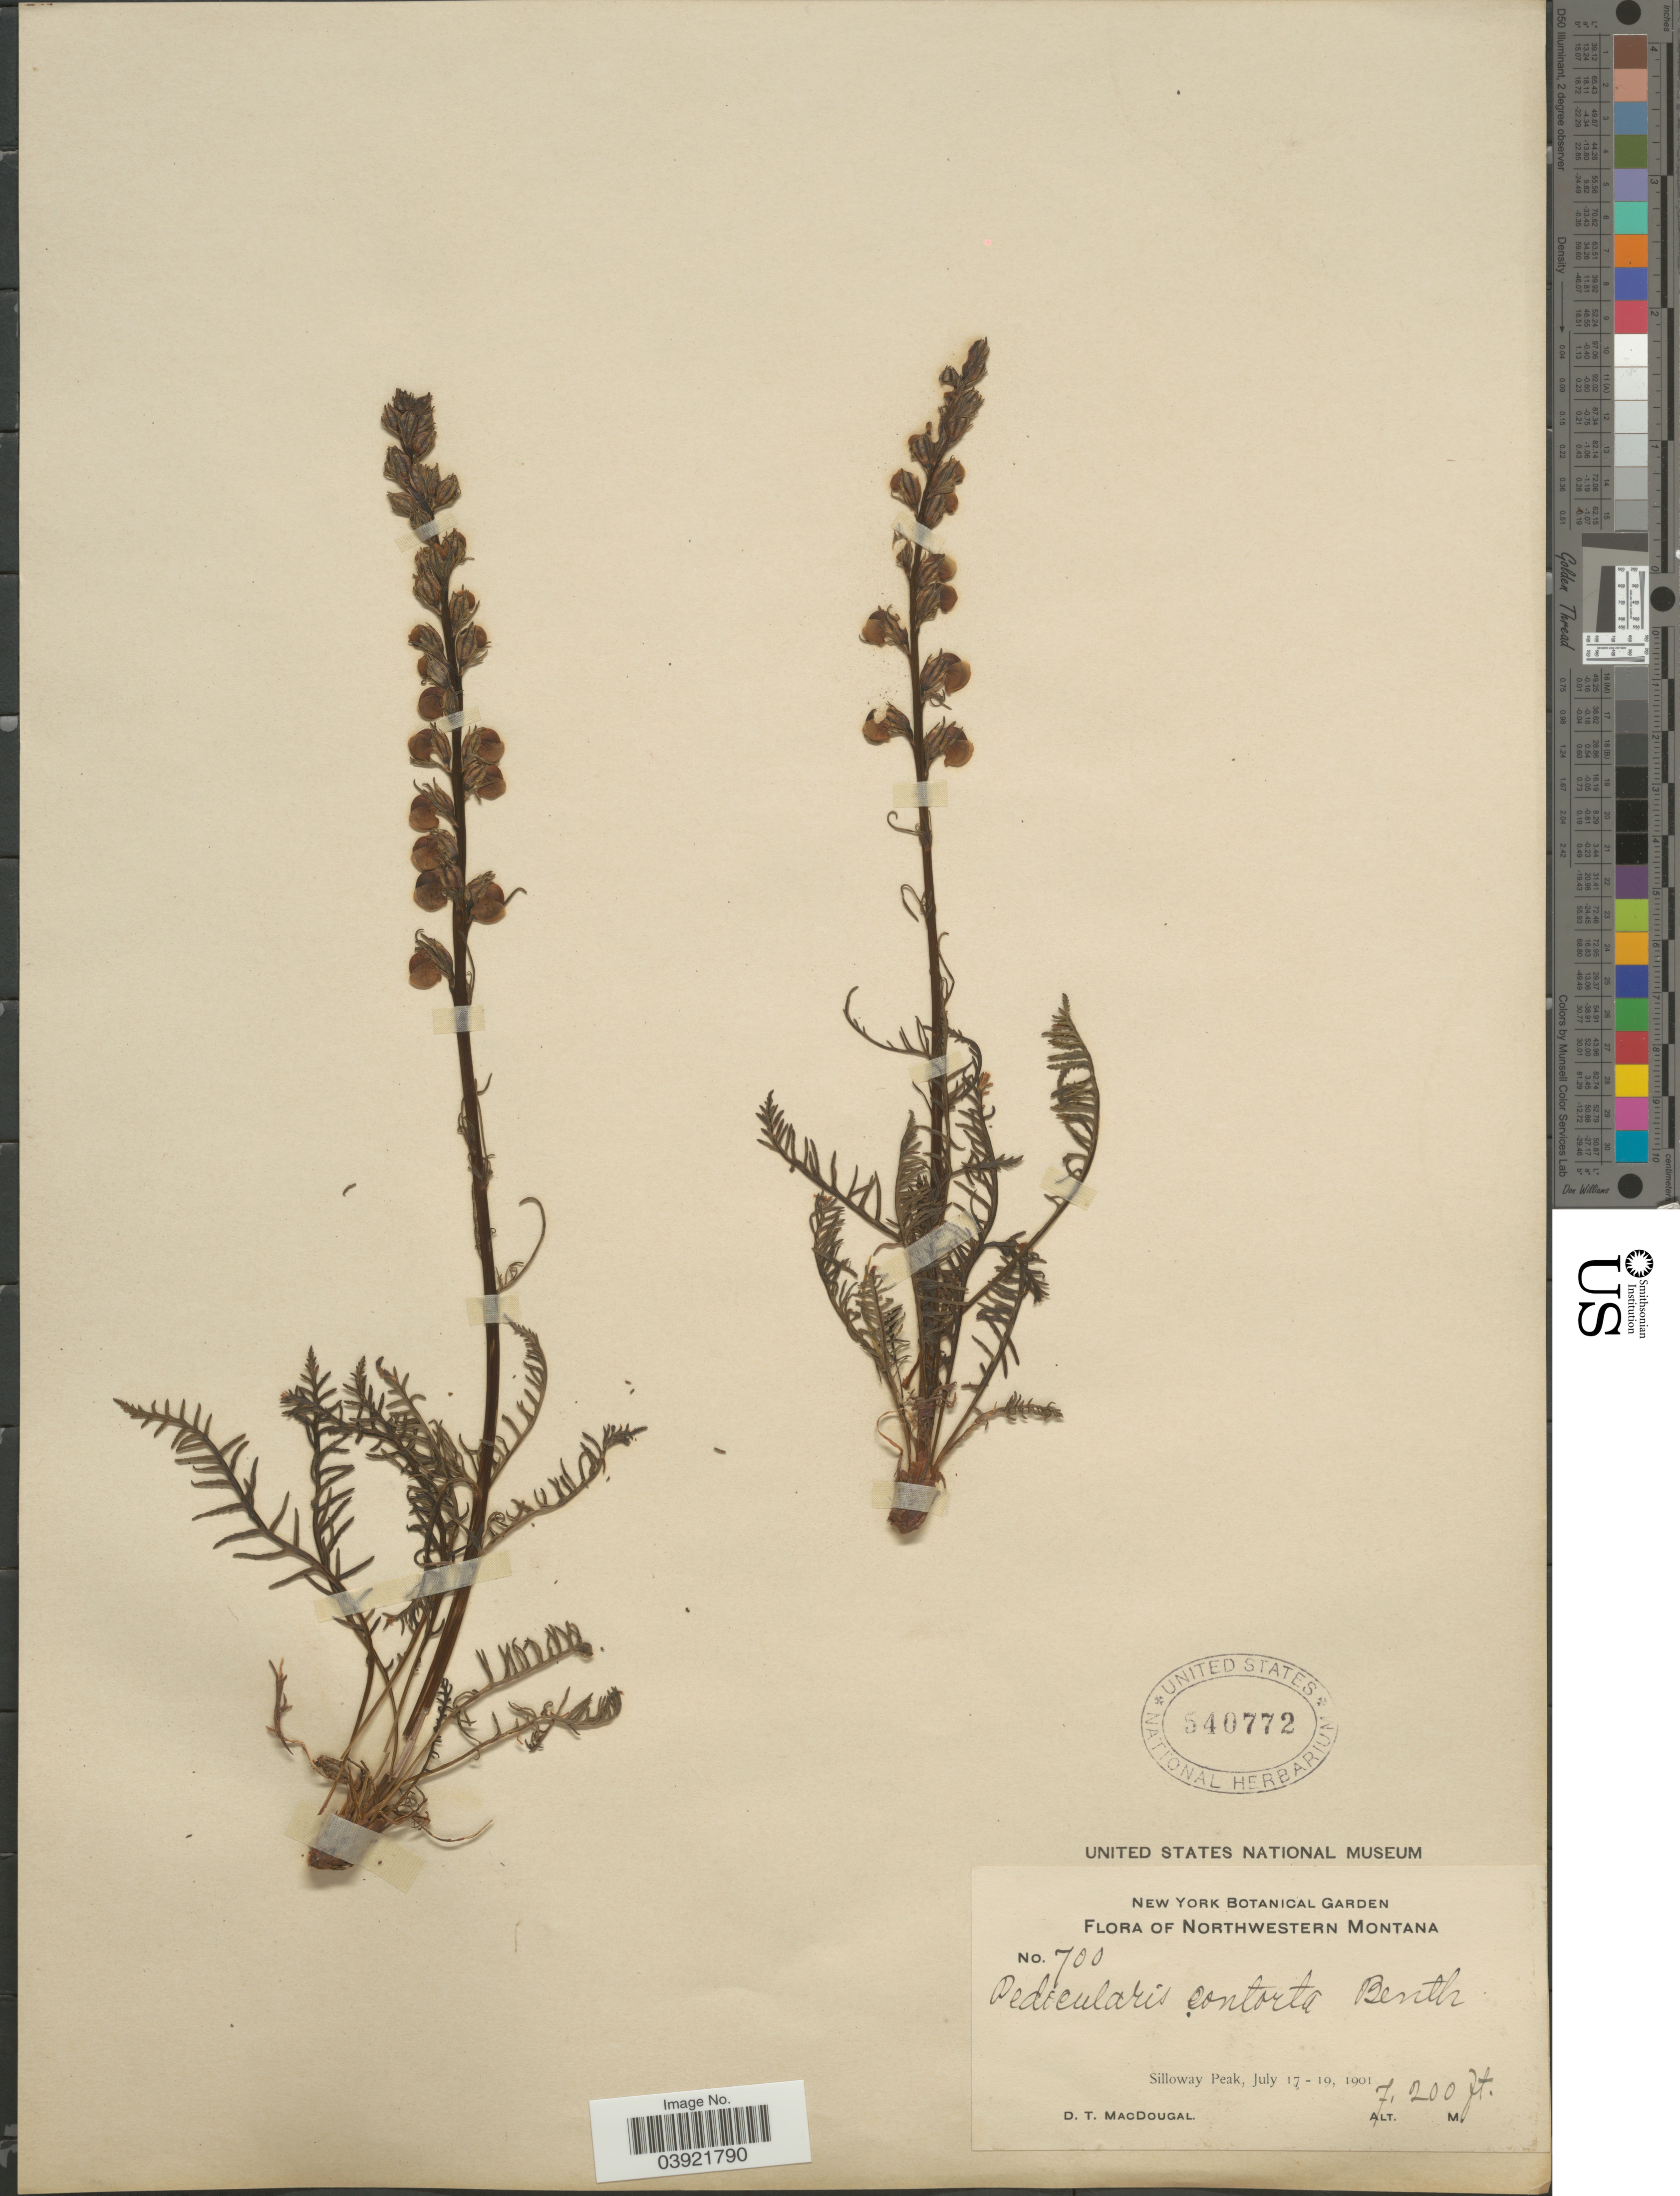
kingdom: Plantae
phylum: Tracheophyta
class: Magnoliopsida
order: Lamiales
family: Orobanchaceae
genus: Pedicularis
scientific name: Pedicularis contorta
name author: Benth.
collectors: D. T. MacDougal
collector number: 700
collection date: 1901-07-17/1901-07-19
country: United States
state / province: Montana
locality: Northwestern Montana. Silloway Peak.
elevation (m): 2195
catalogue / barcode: US 540772